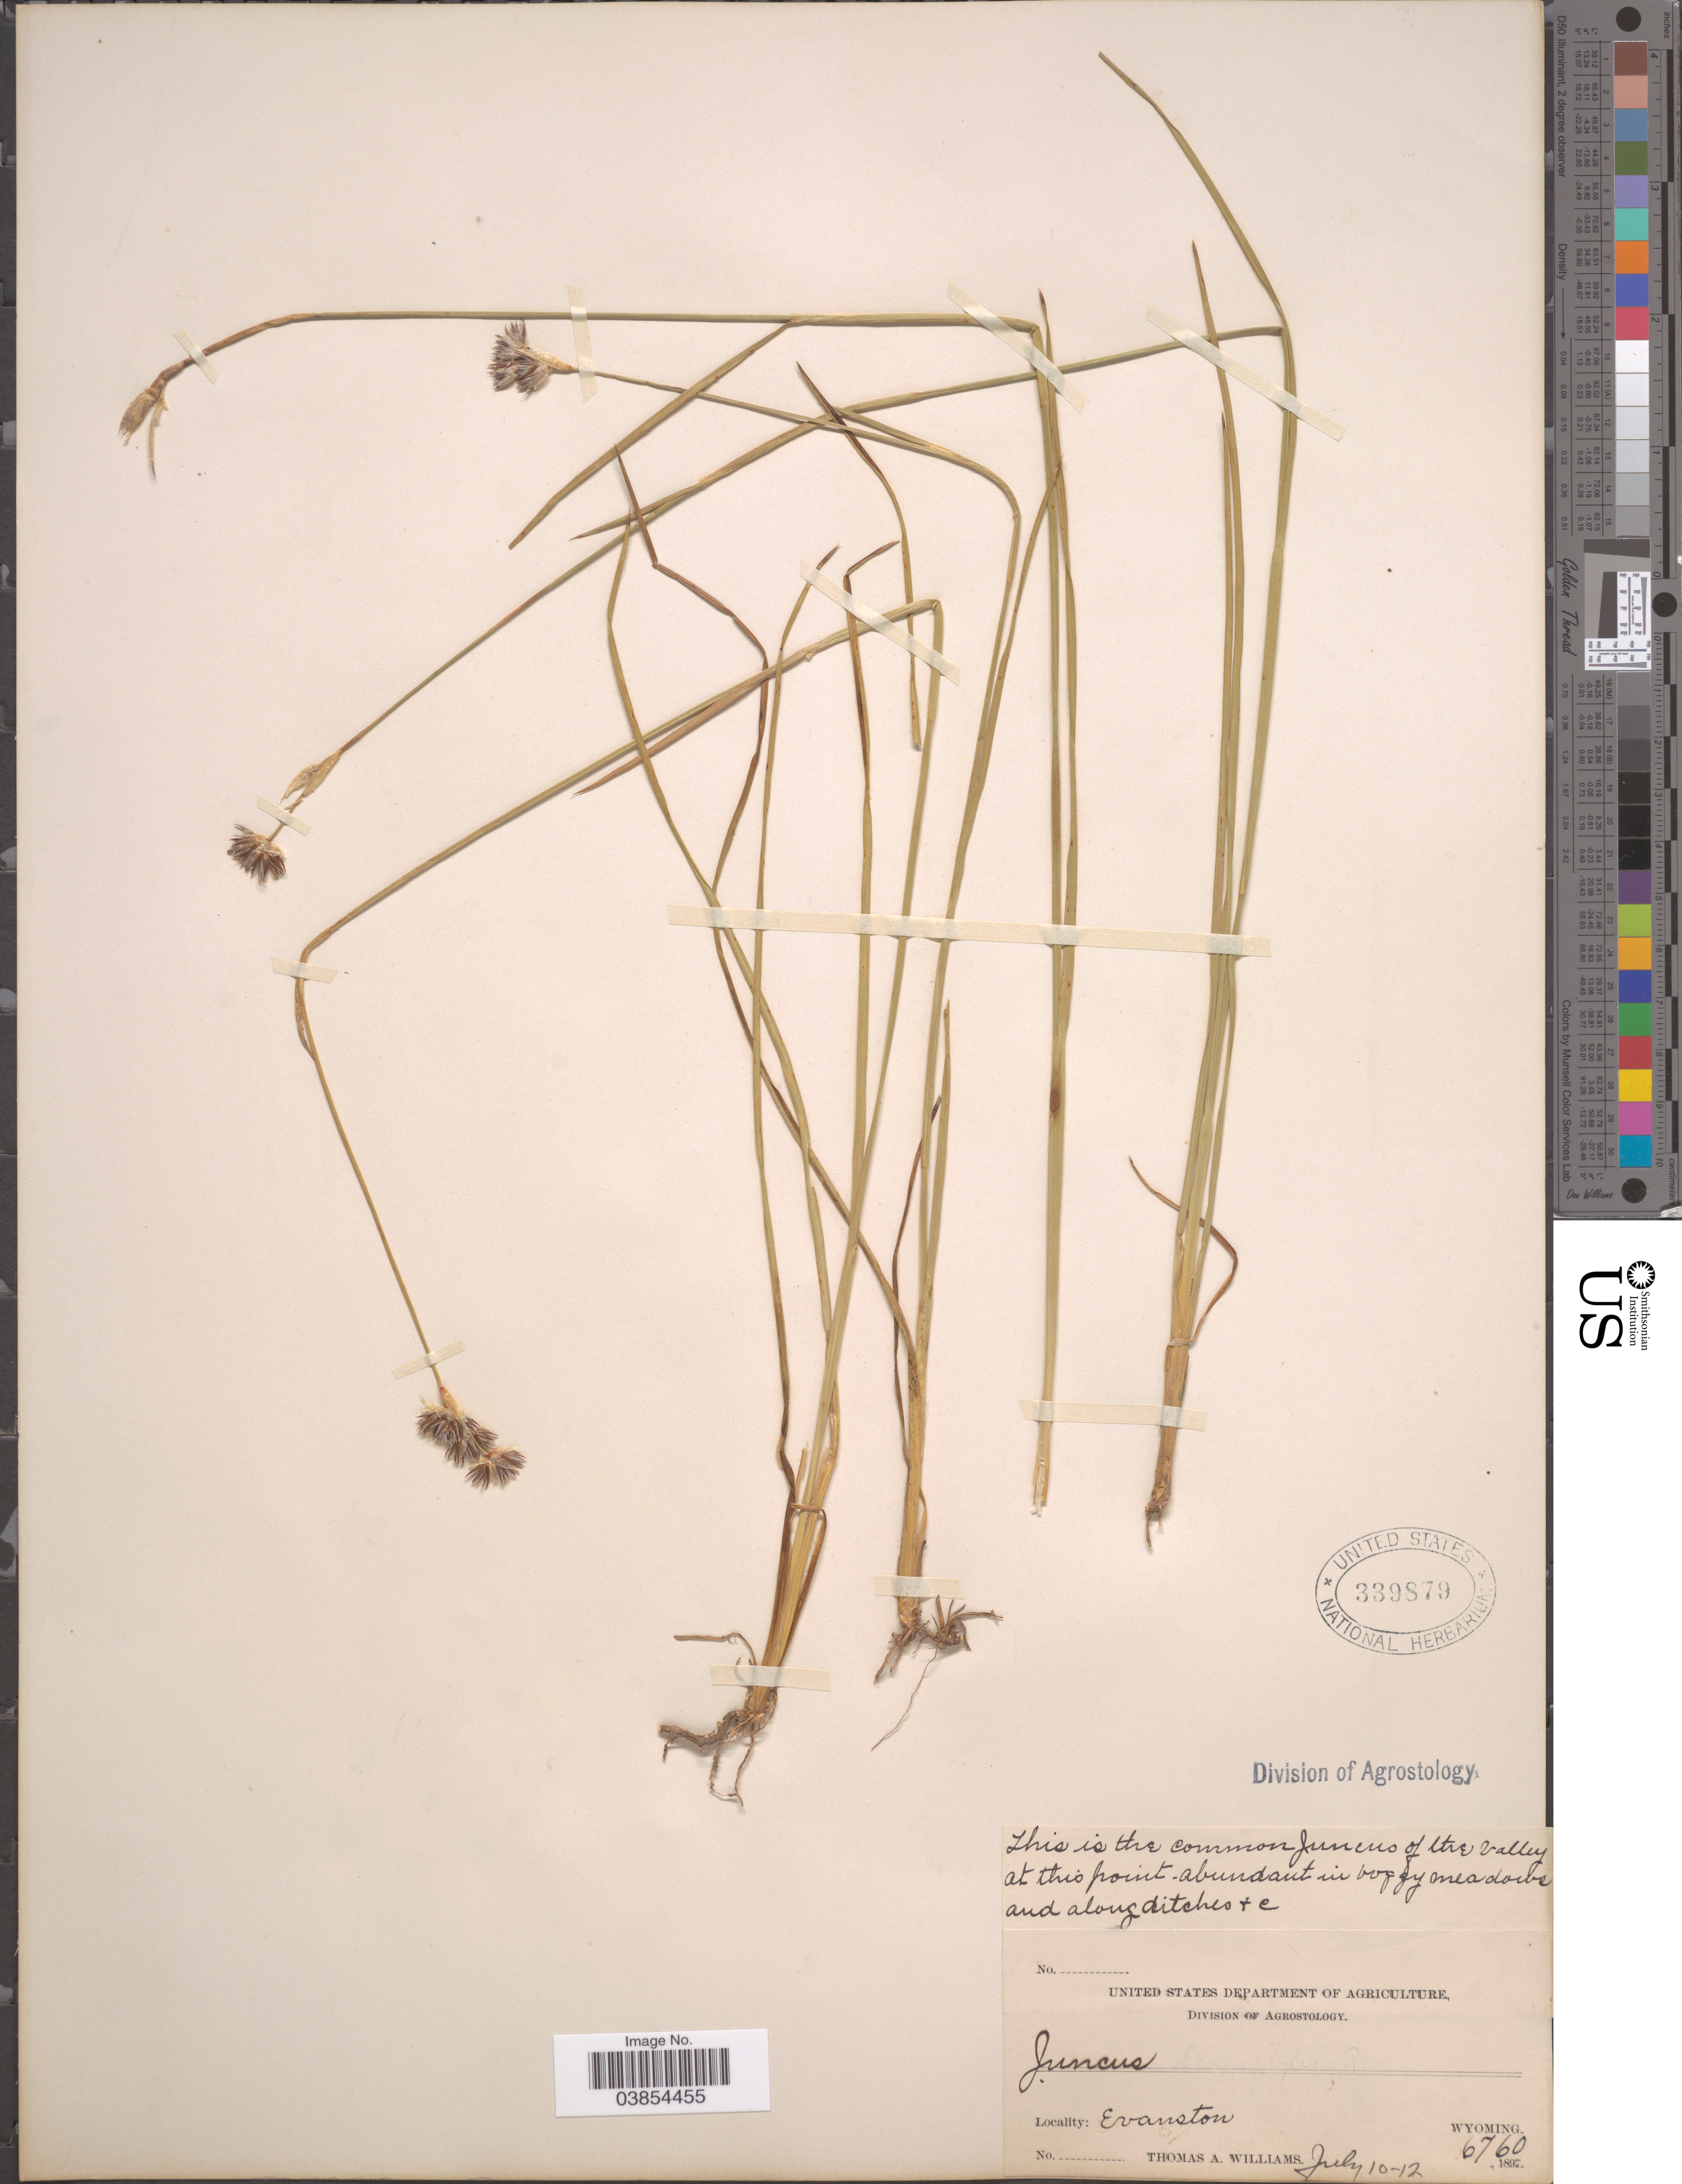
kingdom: Plantae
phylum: Tracheophyta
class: Liliopsida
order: Poales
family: Juncaceae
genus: Juncus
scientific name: Juncus longistylis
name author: Torr.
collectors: T. A. Williams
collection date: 1897-07-10/1897-07-12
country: United States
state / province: Wyoming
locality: Evanston.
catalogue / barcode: US 339879